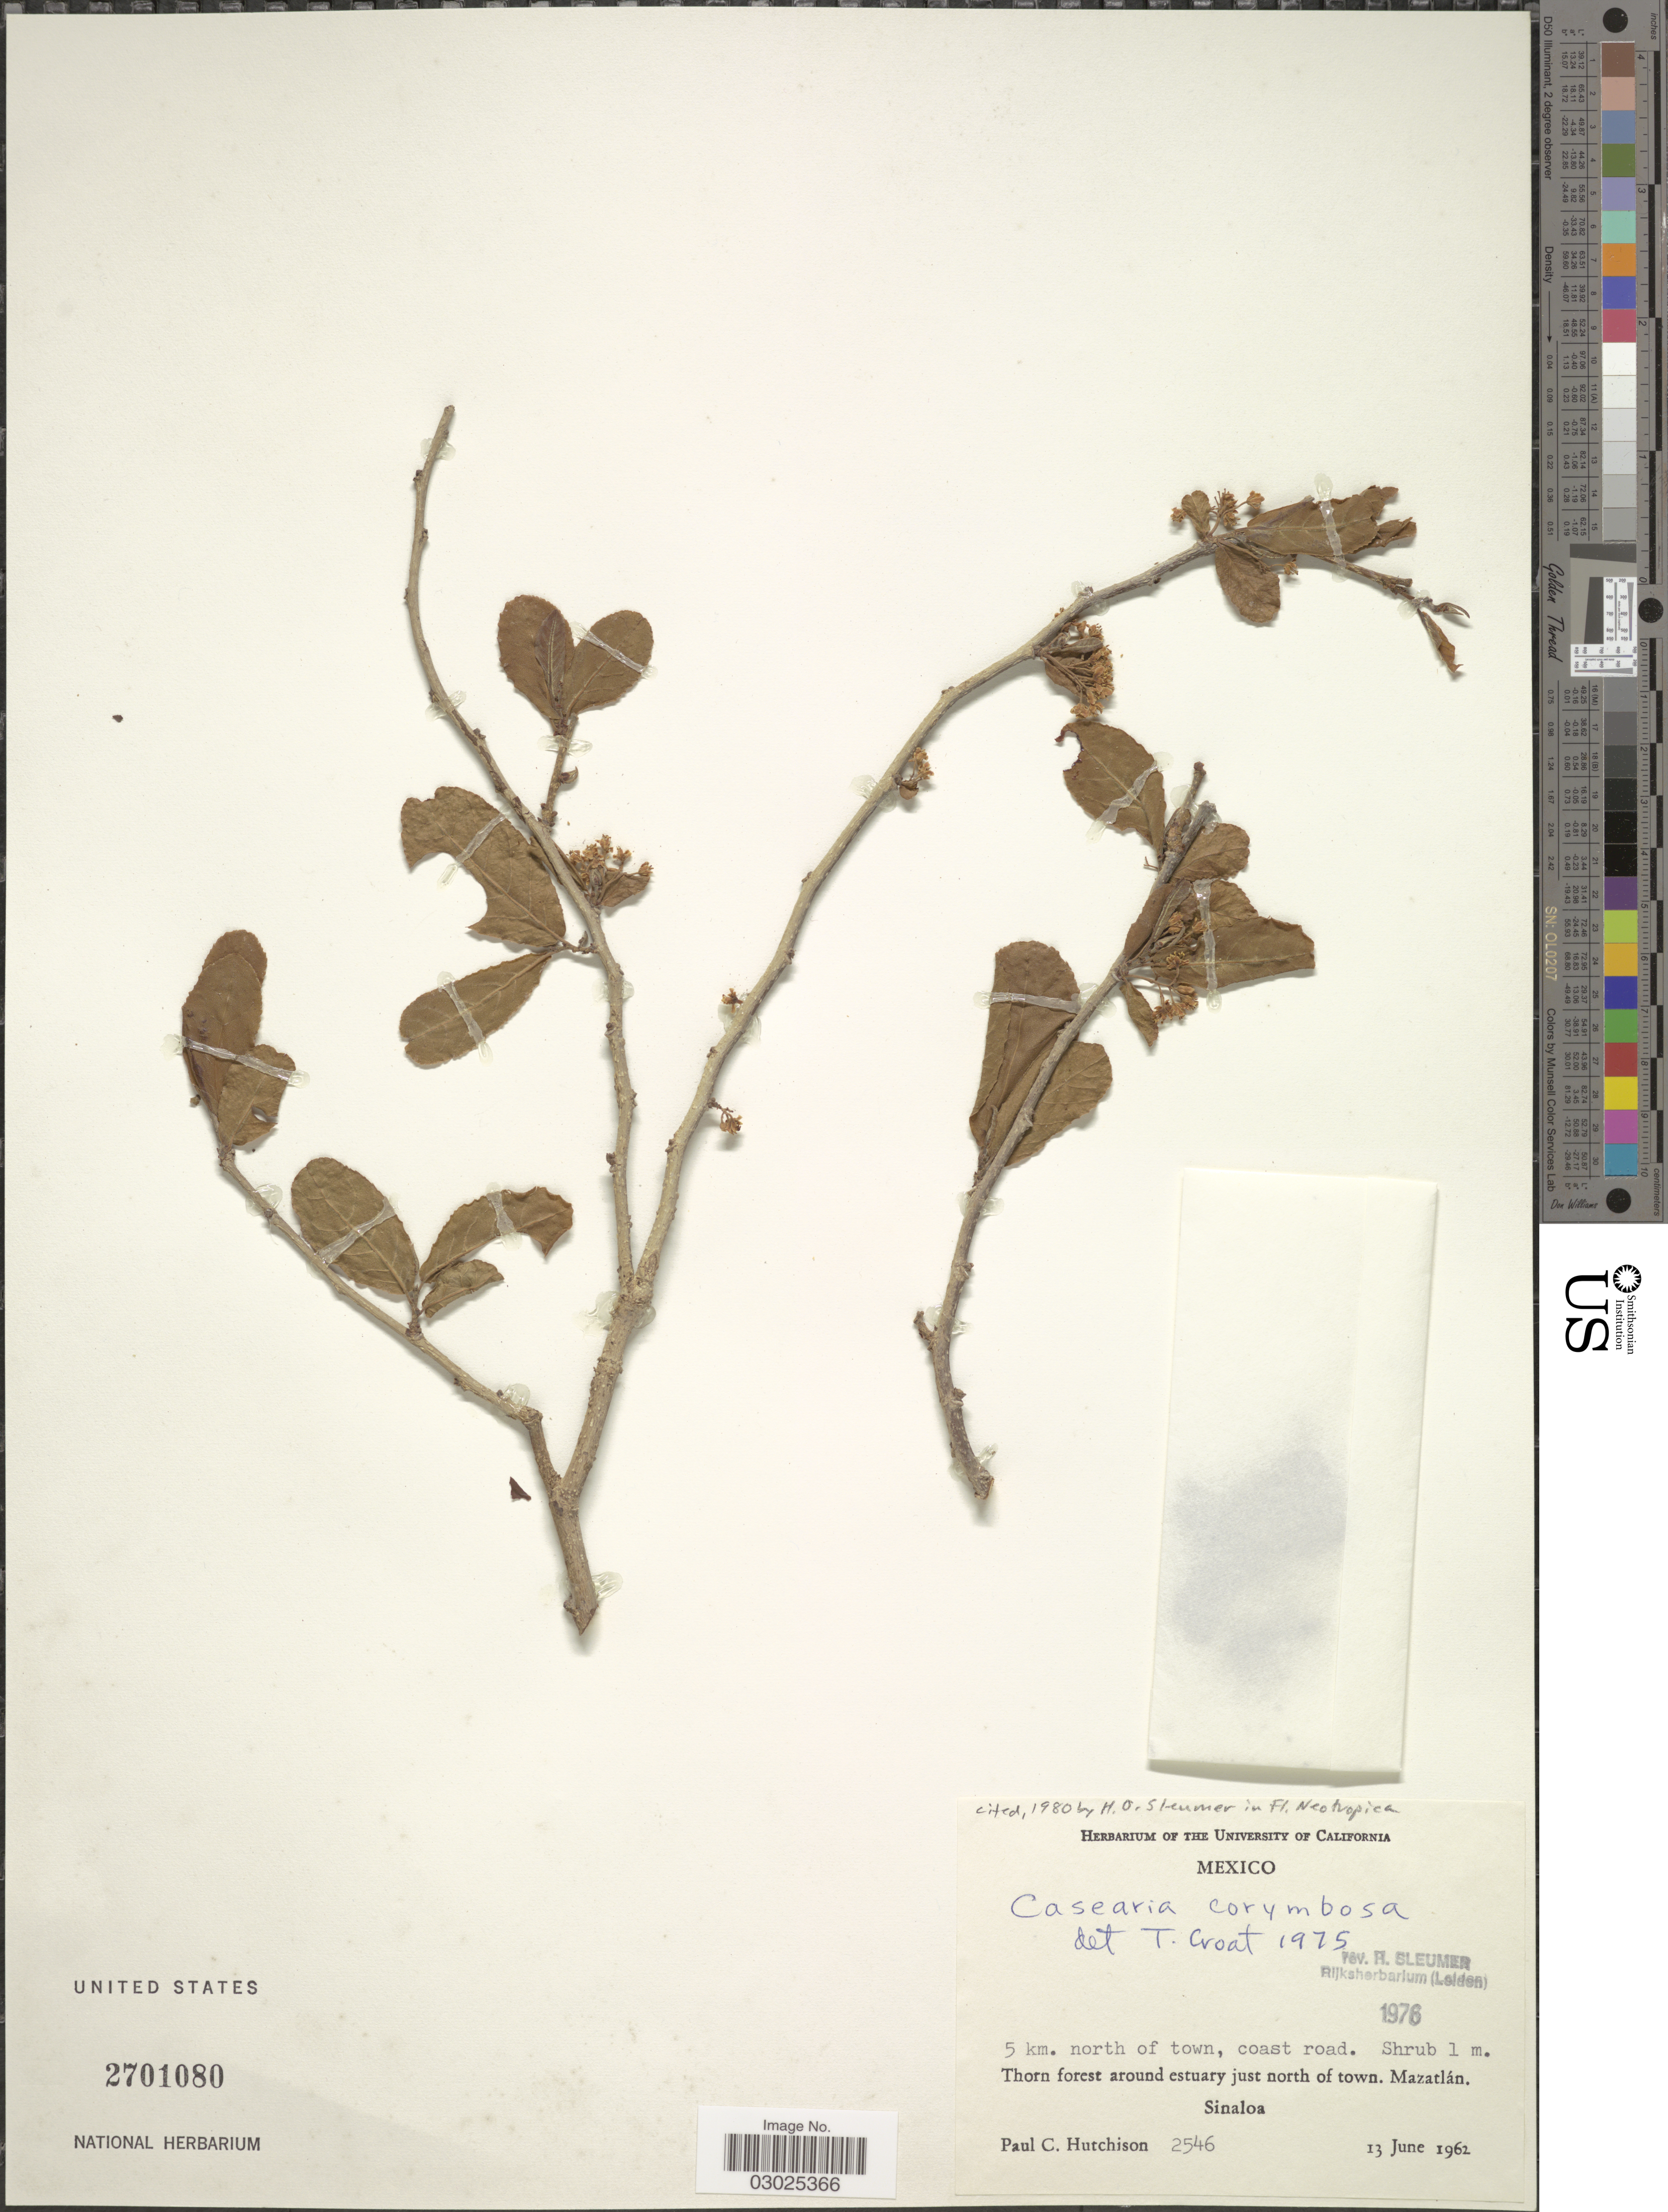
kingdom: Plantae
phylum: Tracheophyta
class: Magnoliopsida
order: Malpighiales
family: Salicaceae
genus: Casearia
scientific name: Casearia corymbosa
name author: Kunth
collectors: P. C. Hutchison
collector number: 2546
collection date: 1962-06-13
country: Mexico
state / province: Sinaloa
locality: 5 km. north of town, coast road. Around estuary just north of town. Mazatlán.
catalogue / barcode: US 2701080